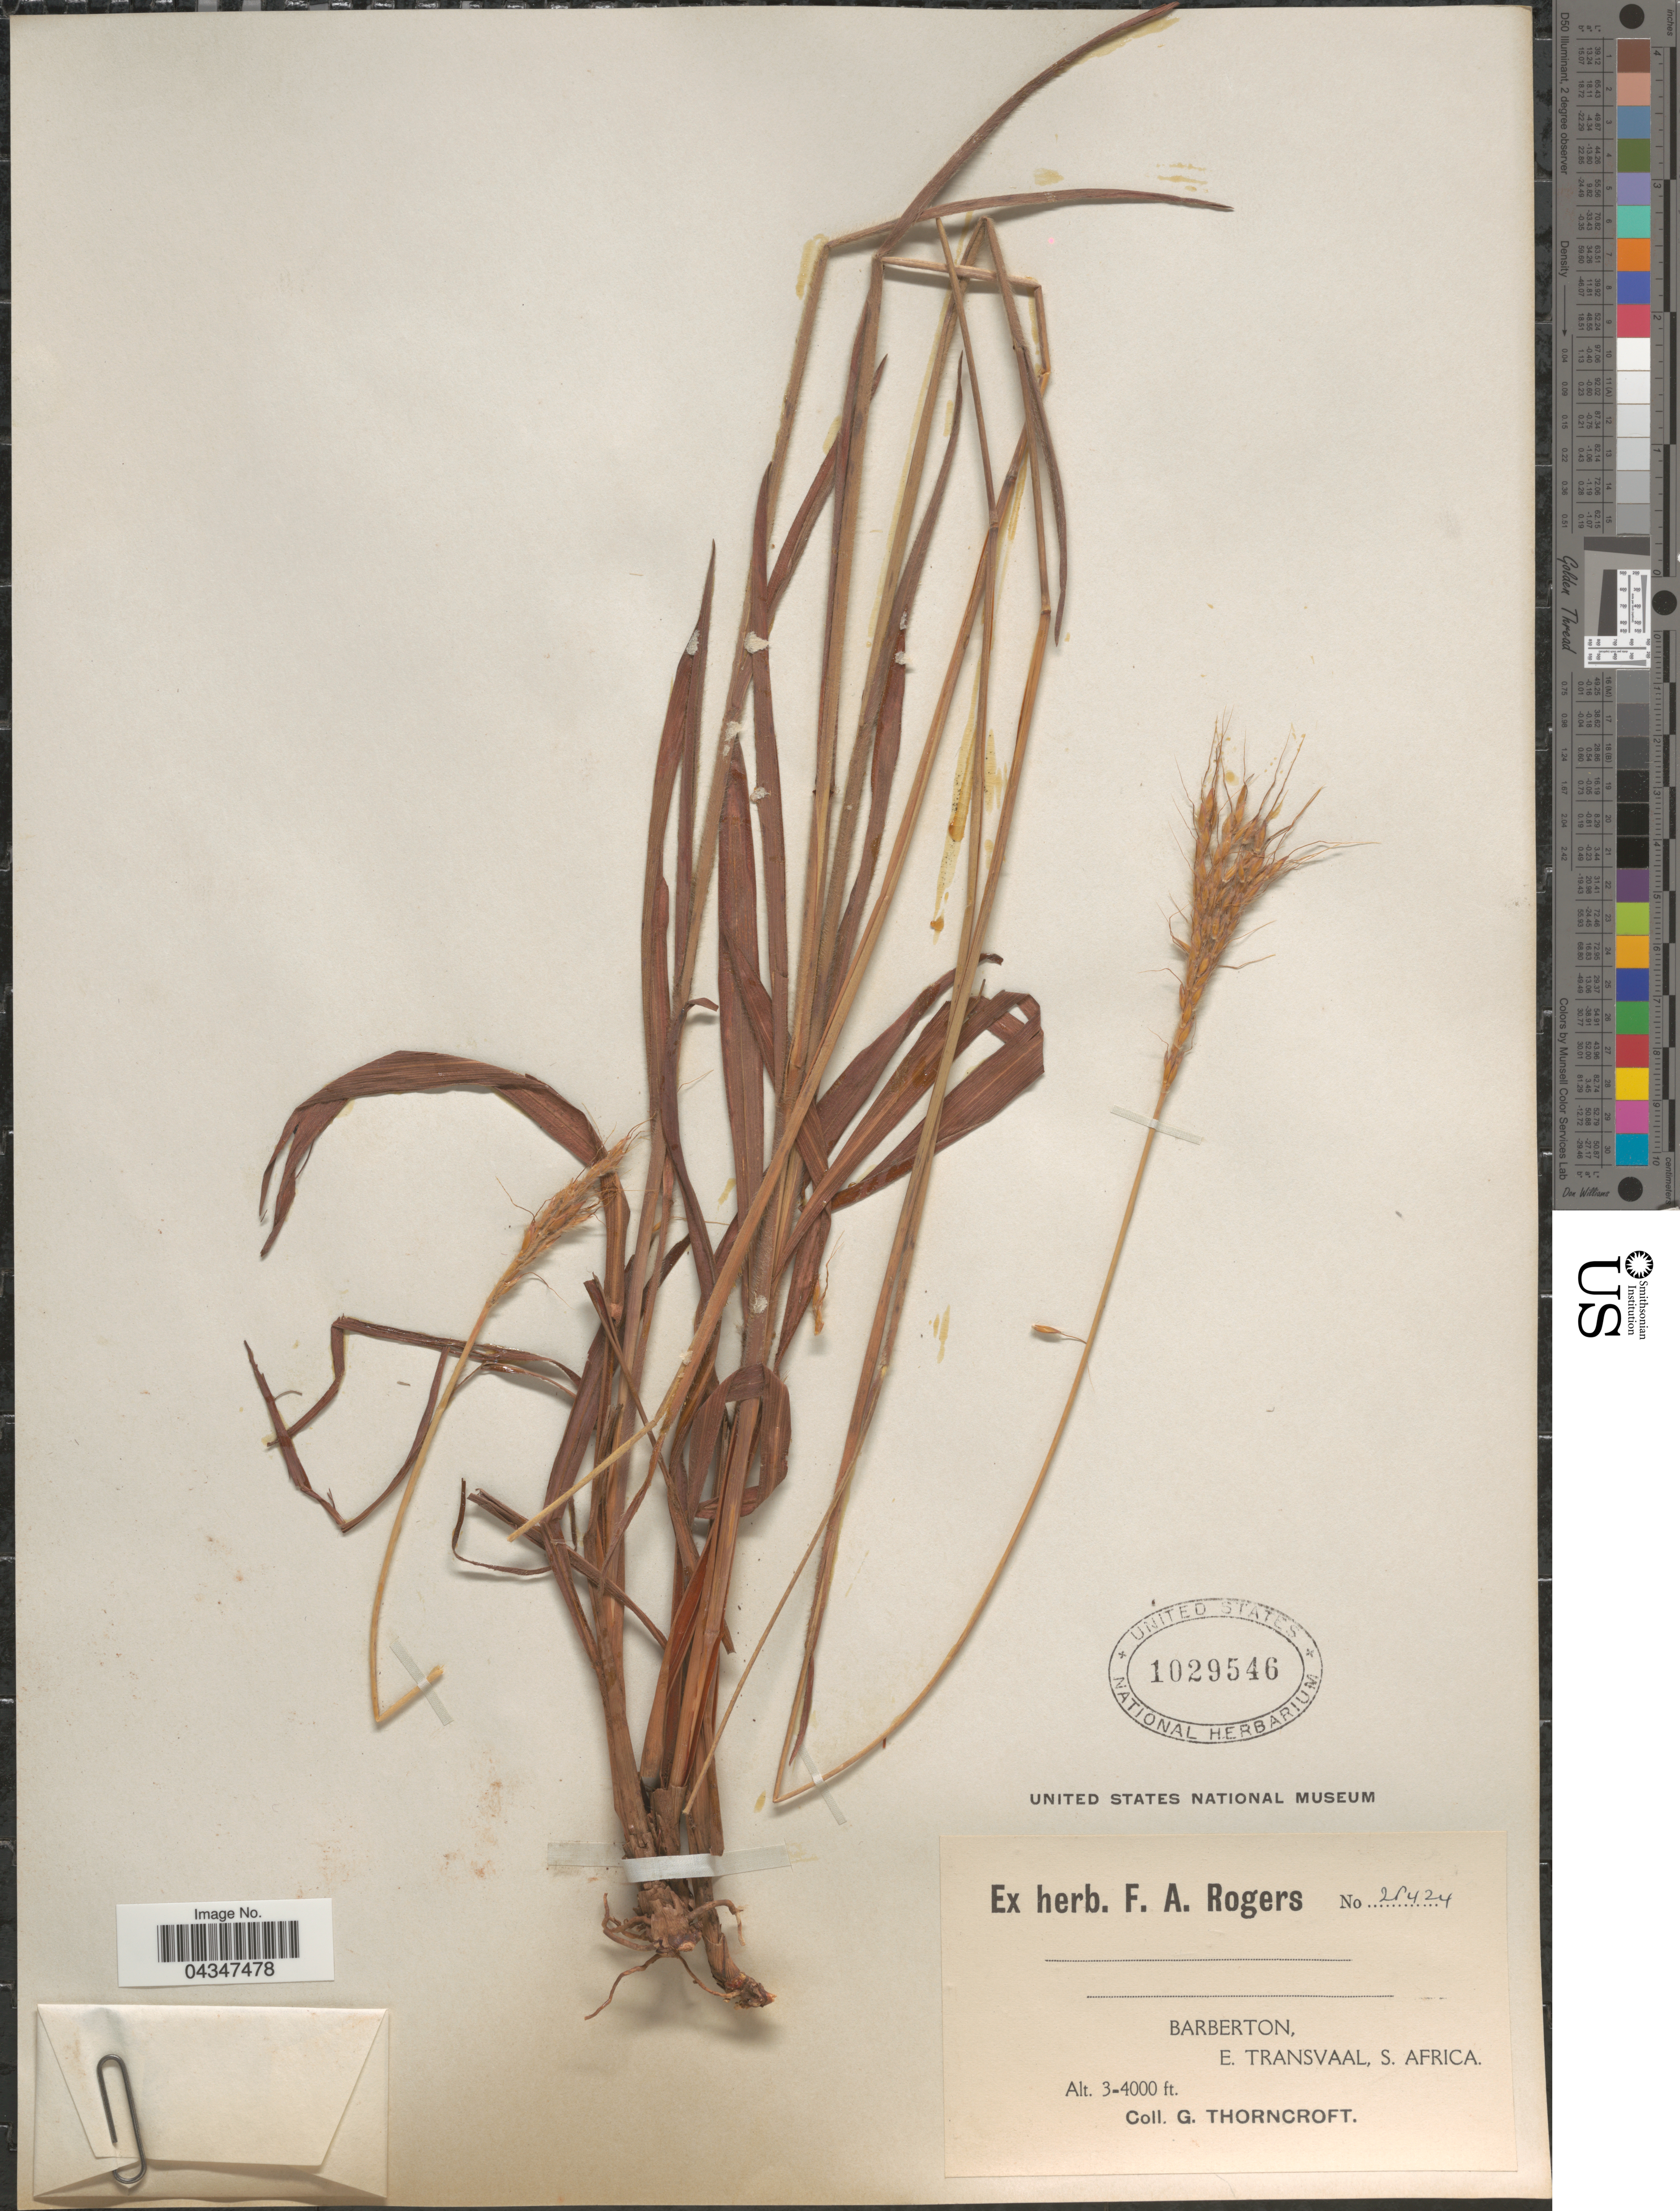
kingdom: Plantae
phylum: Tracheophyta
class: Liliopsida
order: Poales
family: Poaceae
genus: Andropogon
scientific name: Andropogon sp.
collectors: G. Thorncroft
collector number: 28424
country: South Africa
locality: Barberton, E. Transvaal, S. Africa.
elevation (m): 914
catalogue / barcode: US 1029546